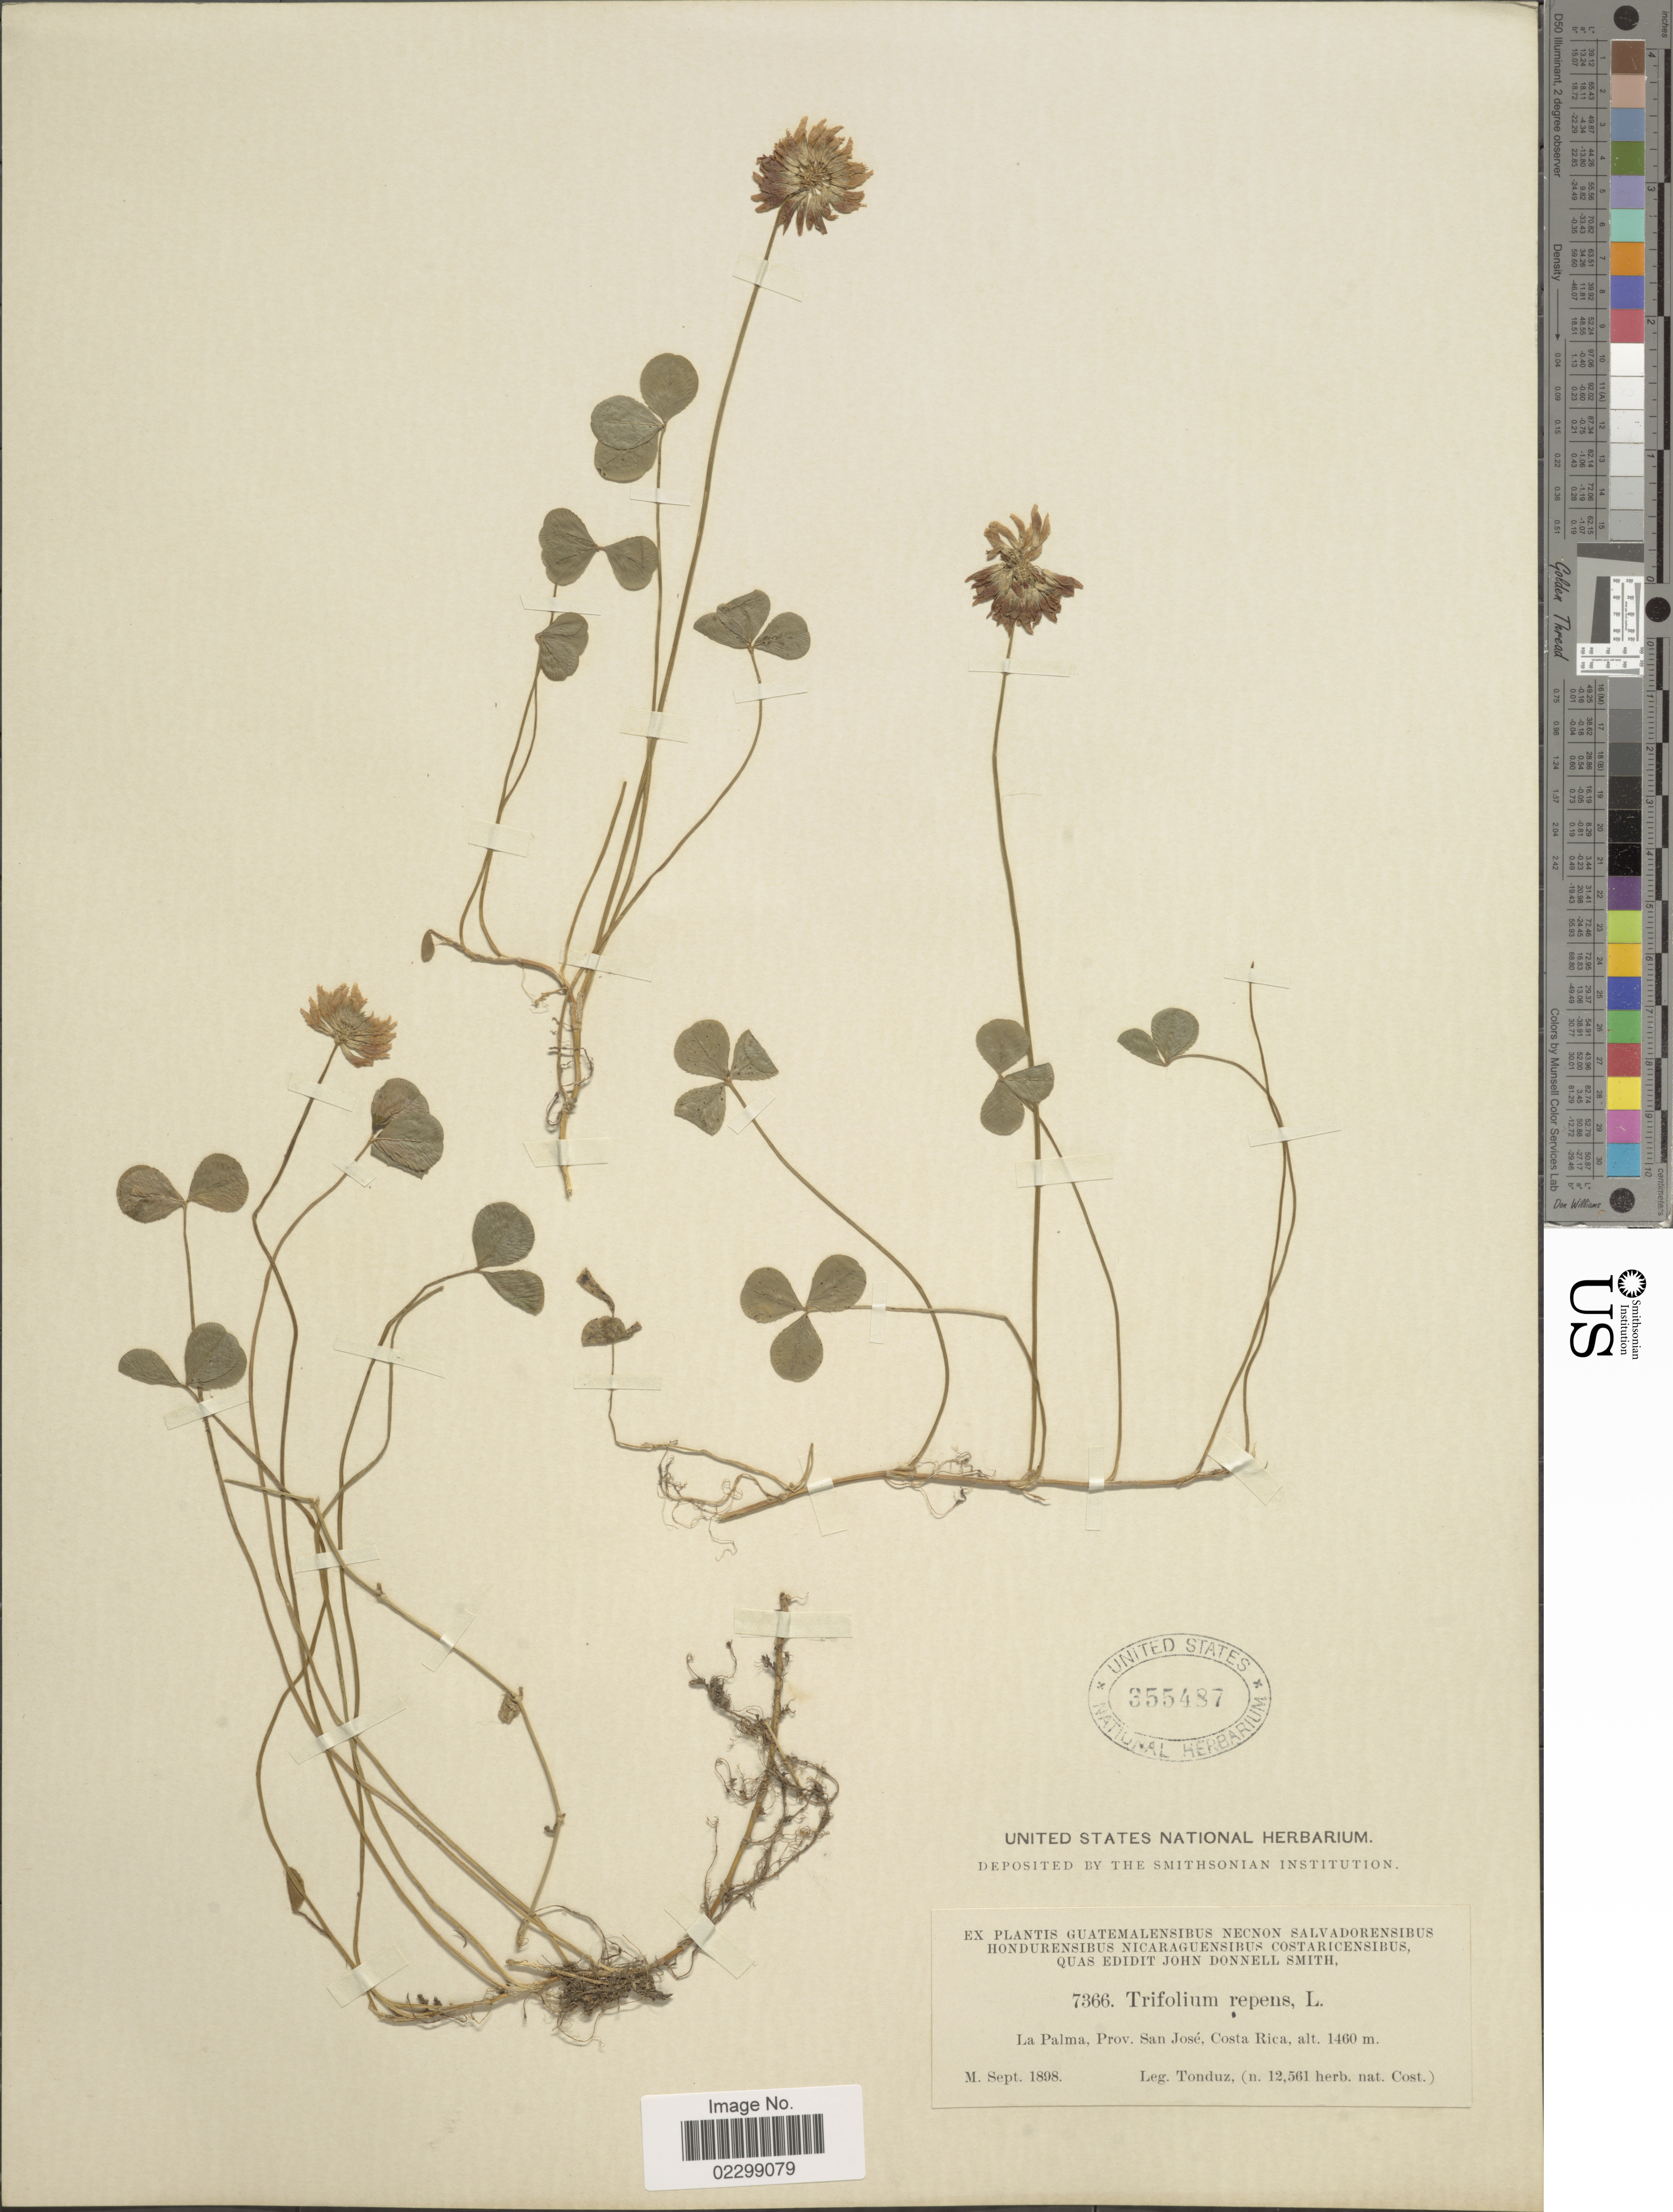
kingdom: Plantae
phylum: Tracheophyta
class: Magnoliopsida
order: Fabales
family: Fabaceae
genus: Trifolium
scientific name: Trifolium repens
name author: L.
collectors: A. Tonduz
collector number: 12561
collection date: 1898-09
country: Costa Rica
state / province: San José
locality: La Palma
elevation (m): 1460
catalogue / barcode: US 355487